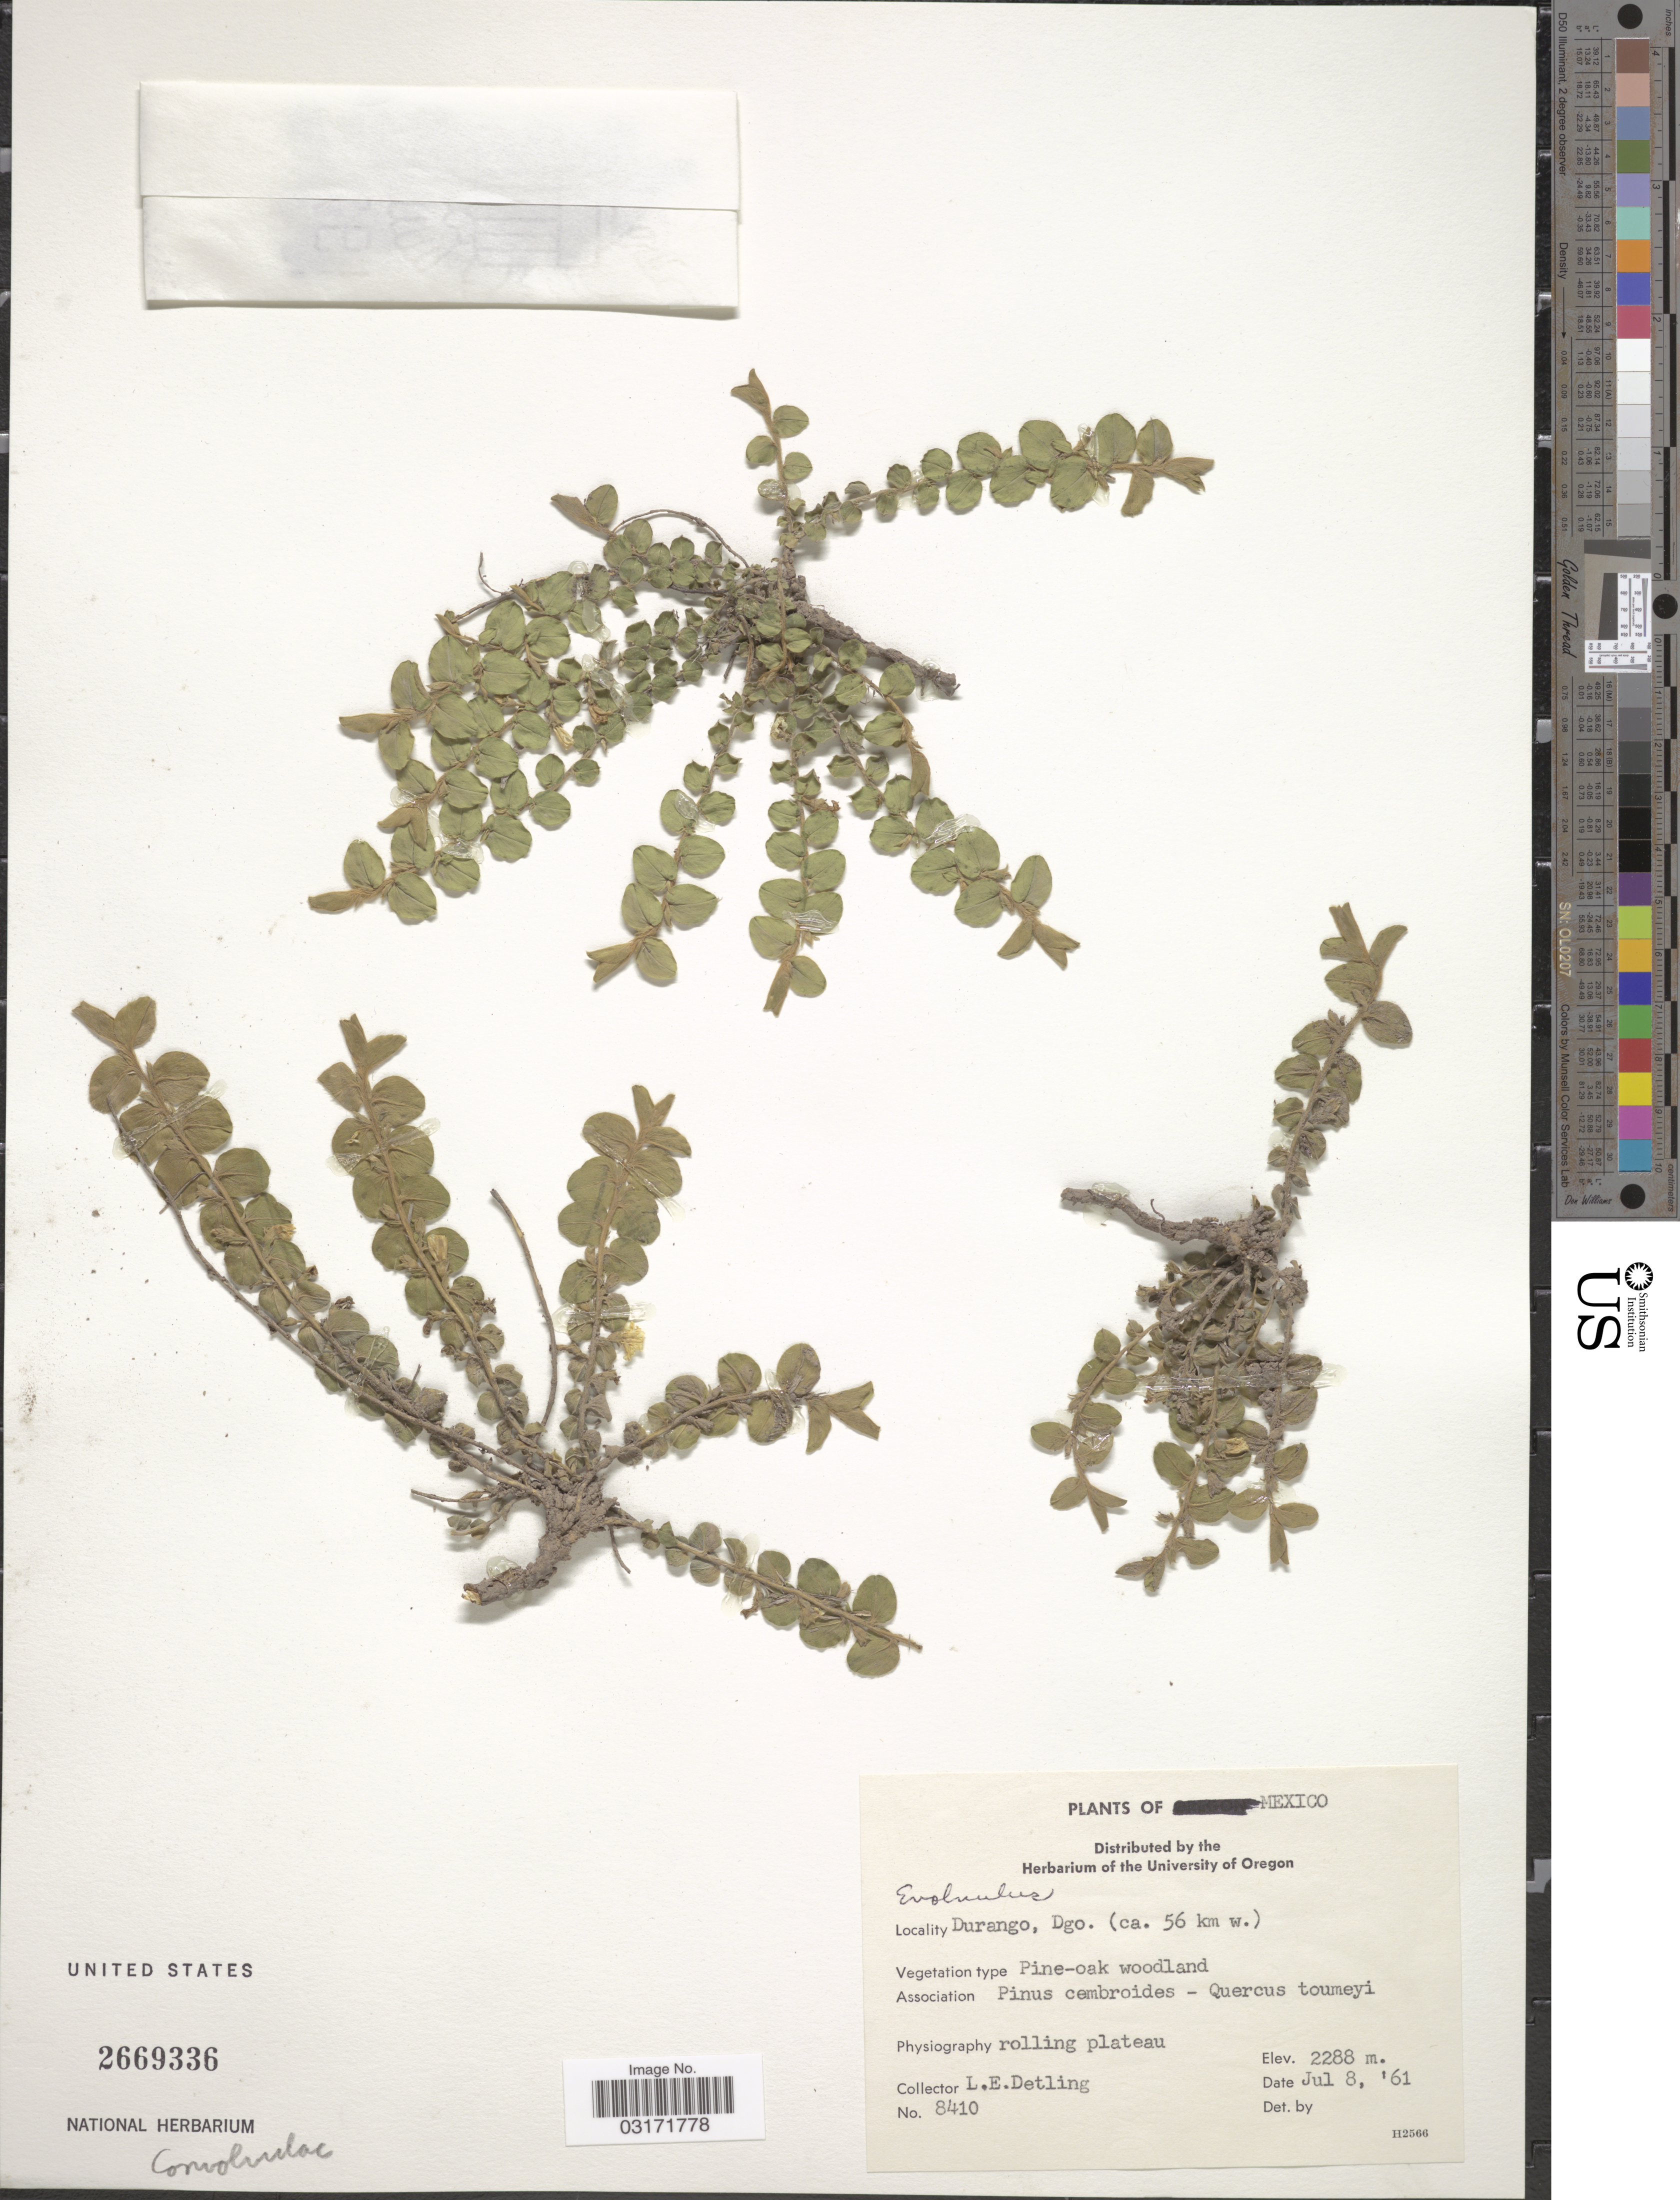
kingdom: Plantae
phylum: Tracheophyta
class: Magnoliopsida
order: Solanales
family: Convolvulaceae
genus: Evolvulus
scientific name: Evolvulus prostratus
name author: B.L. Rob.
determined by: Wendt, Thomas L.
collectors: L. E. Detling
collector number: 8410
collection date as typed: Transcribed d/m/y: 8/7/61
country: Mexico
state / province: Durango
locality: Durango. (ca. 56 km w.).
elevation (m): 2288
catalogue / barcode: US 2669336